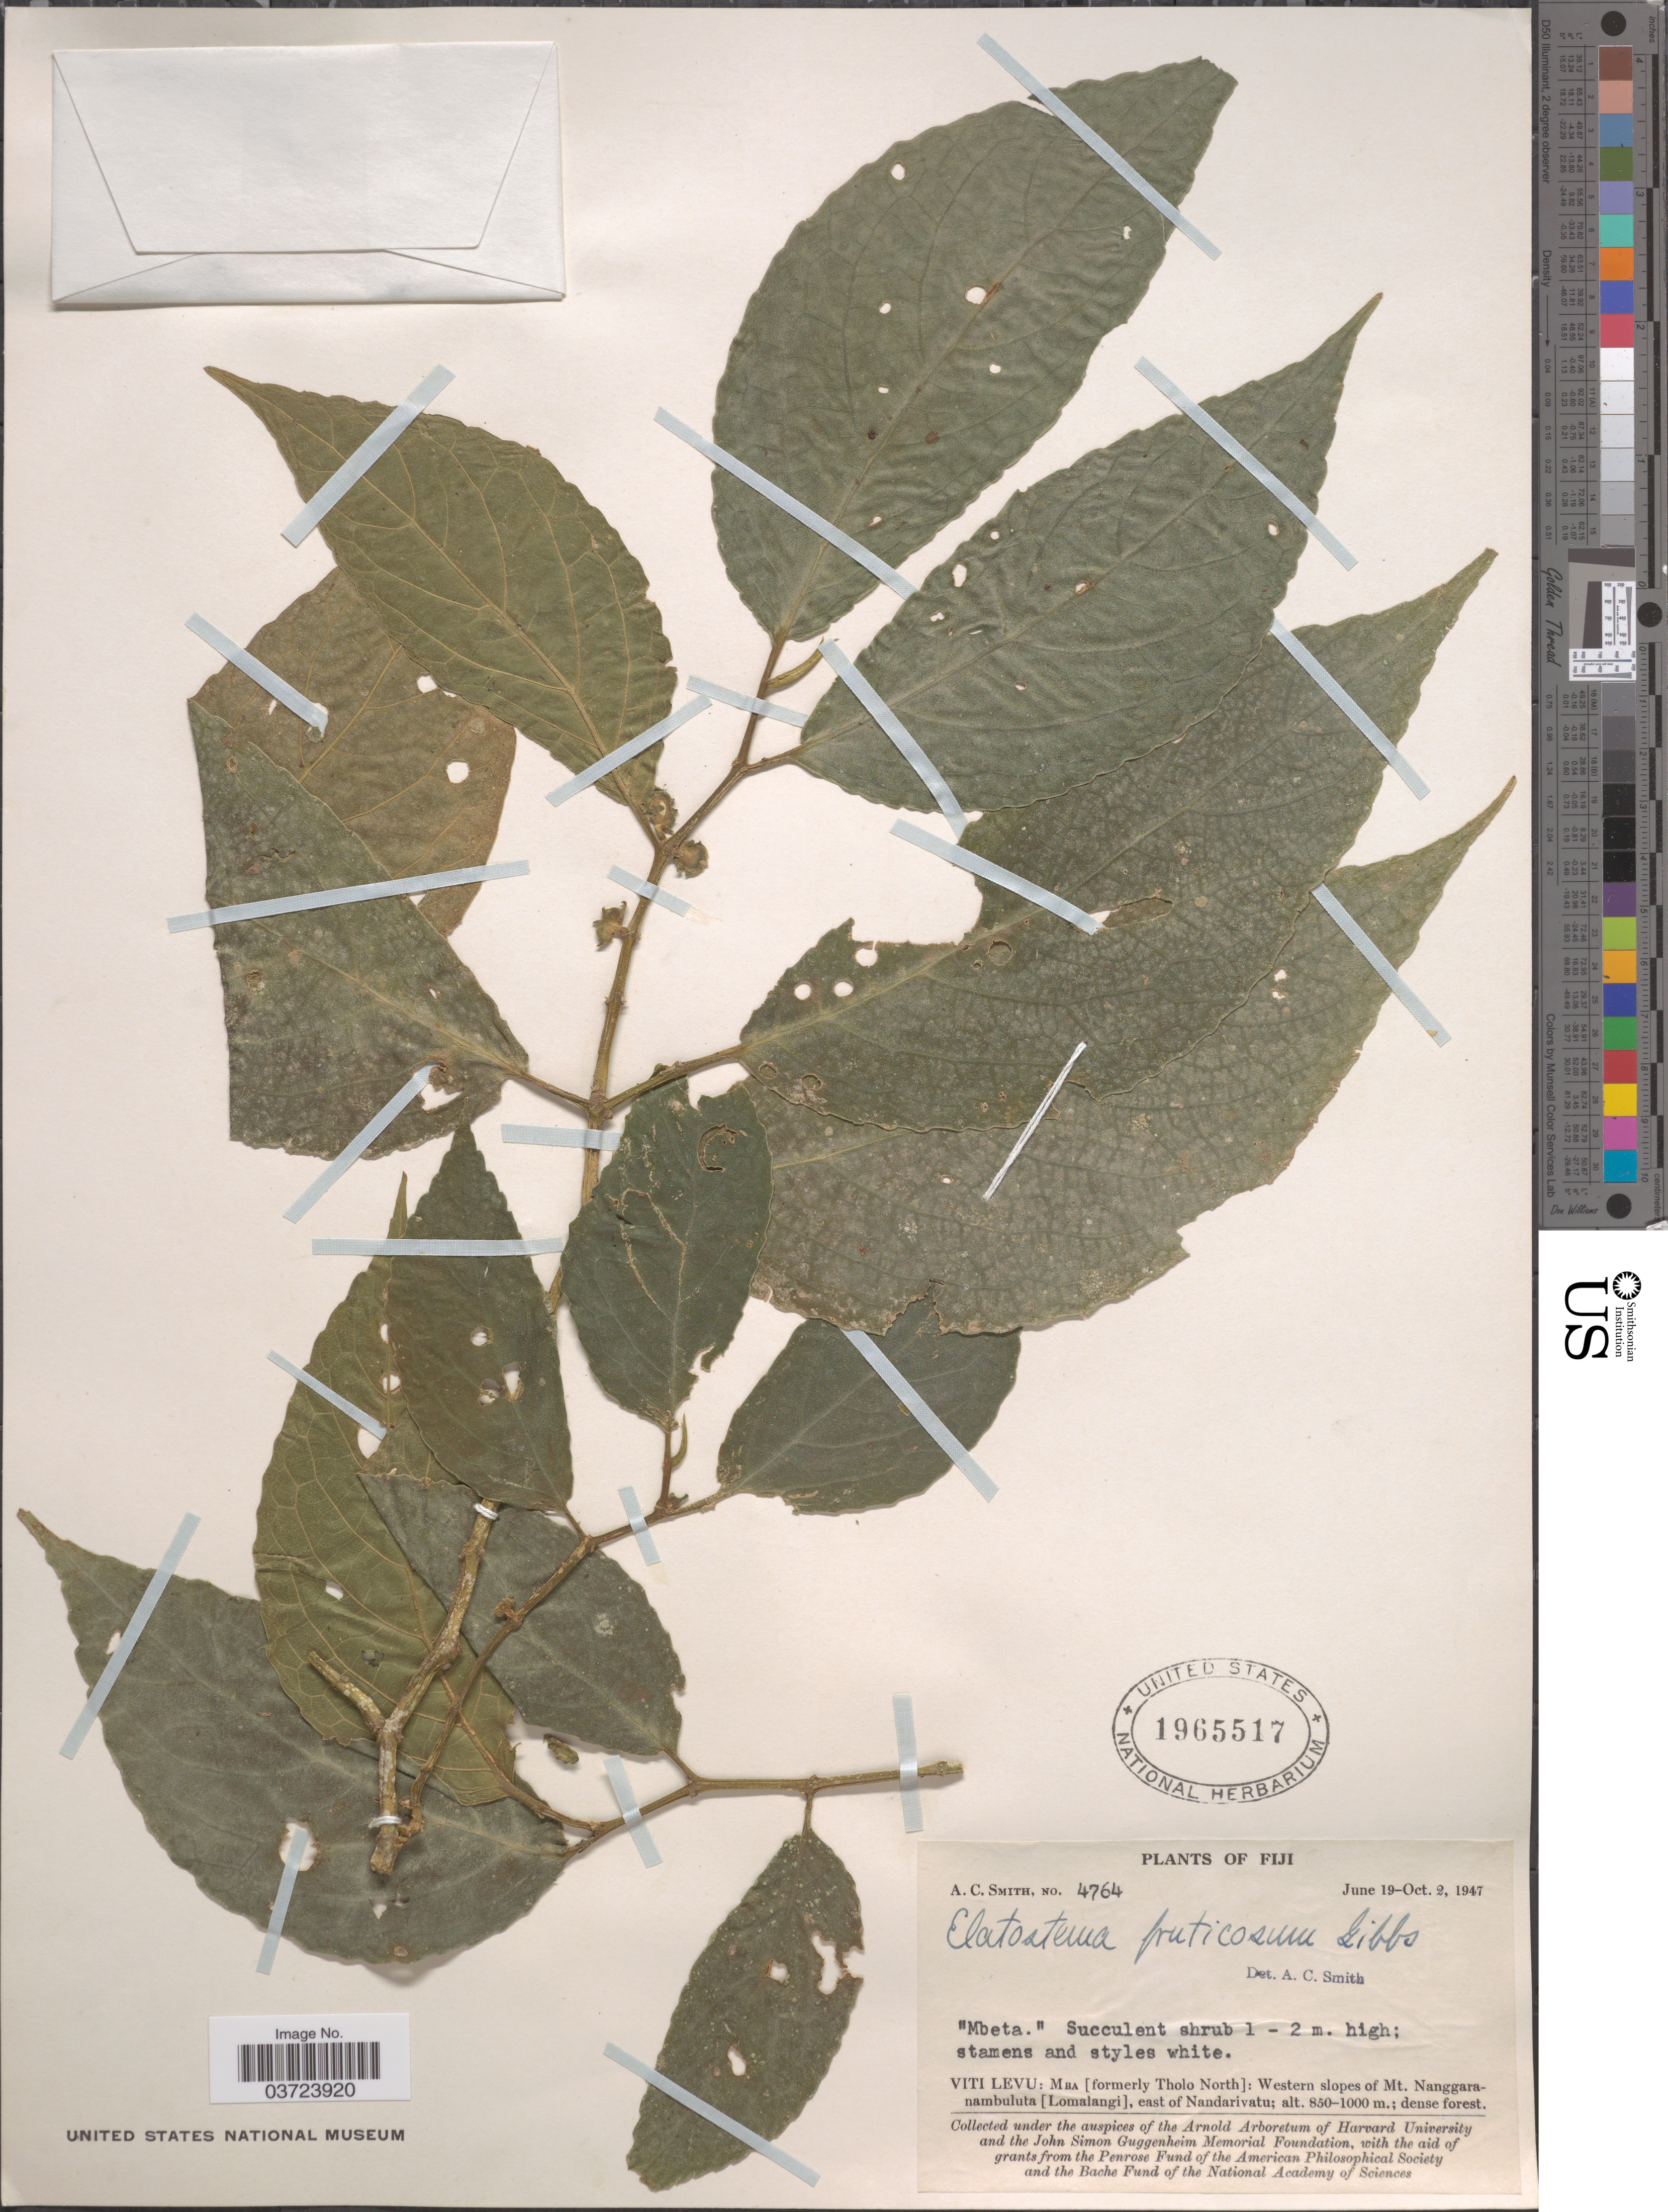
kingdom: Plantae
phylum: Tracheophyta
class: Magnoliopsida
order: Rosales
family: Urticaceae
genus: Elatostema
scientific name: Elatostema fruticosum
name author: Gibbs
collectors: A. C. Smith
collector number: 4764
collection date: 1947-06-19/1947-10-02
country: Fiji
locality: Viti Levu: Mba [formerly Tholo North]: Western slopes of Mt. Nanggaranambuluta [Lomalangi], east of Nandarivatu.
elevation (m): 850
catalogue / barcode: US 1965517